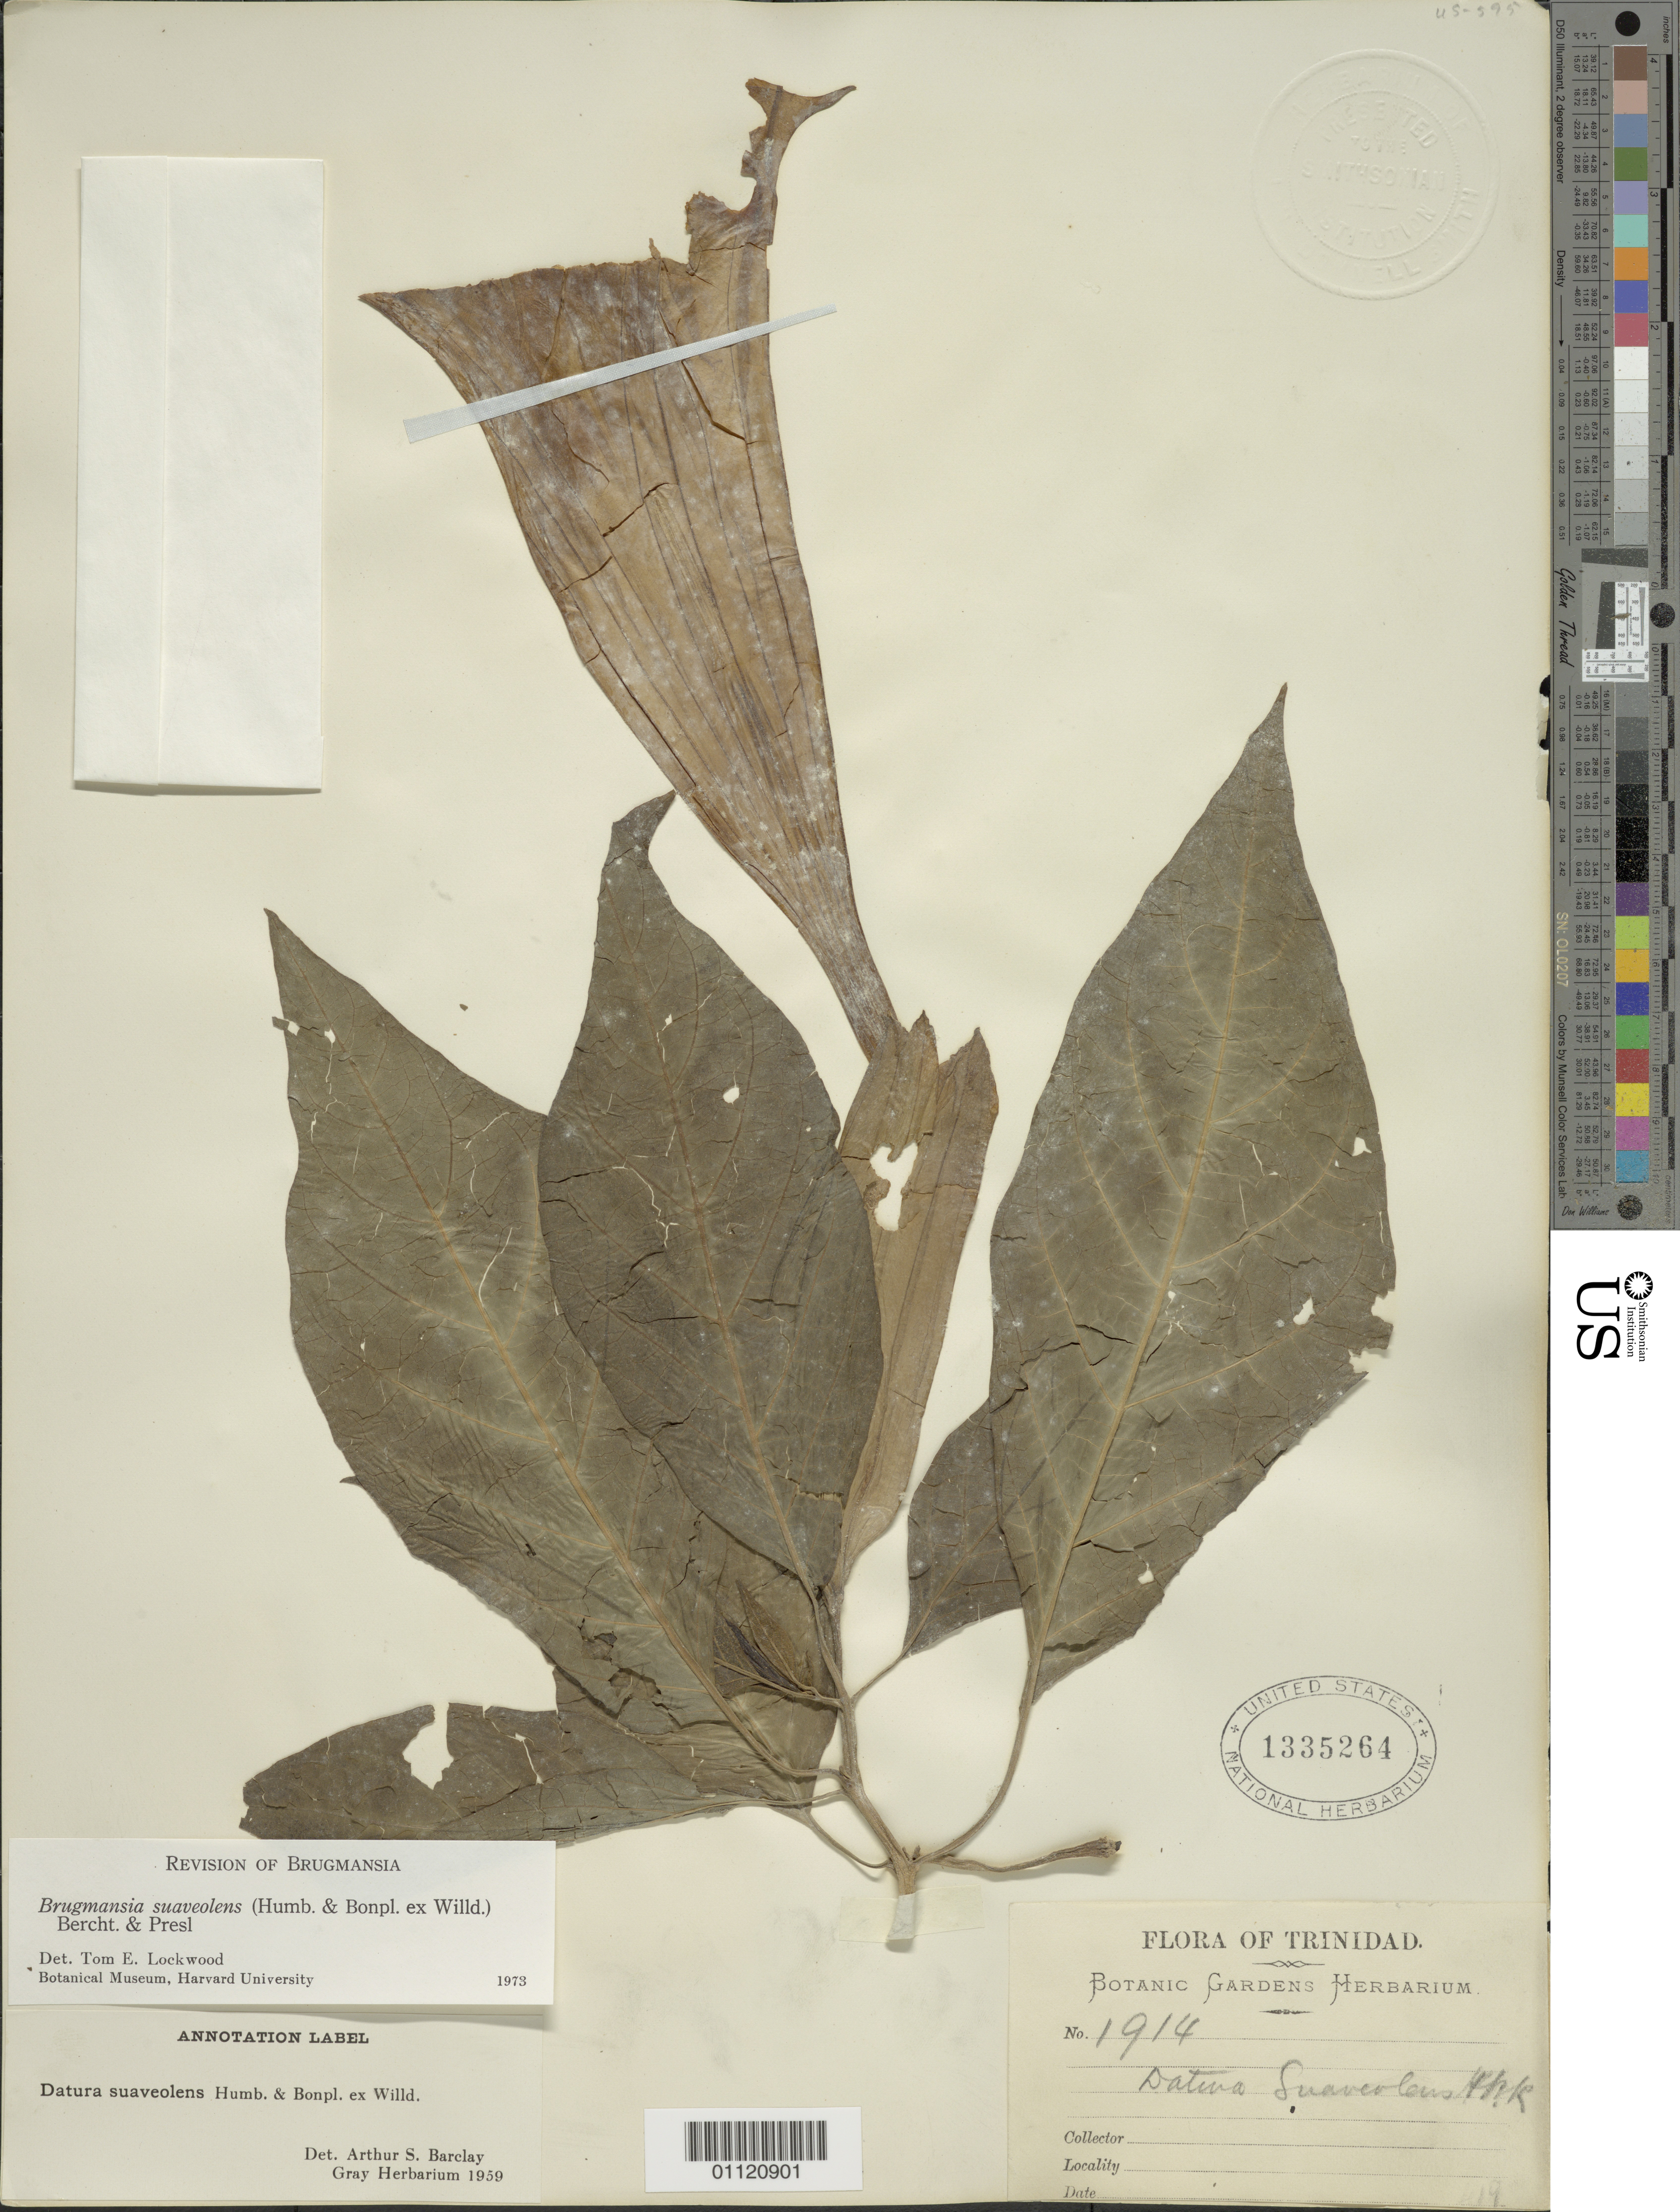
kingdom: Plantae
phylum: Tracheophyta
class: Magnoliopsida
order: Solanales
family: Solanaceae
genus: Brugmansia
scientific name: Brugmansia suaveolens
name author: (Humb. & Bonpl. ex Willd.) Brecht. & J. Presl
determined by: Lockwood, T. E.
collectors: Botanic Gardens Herbarium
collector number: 1914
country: Trinidad and Tobago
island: Trinidad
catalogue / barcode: US 1335264